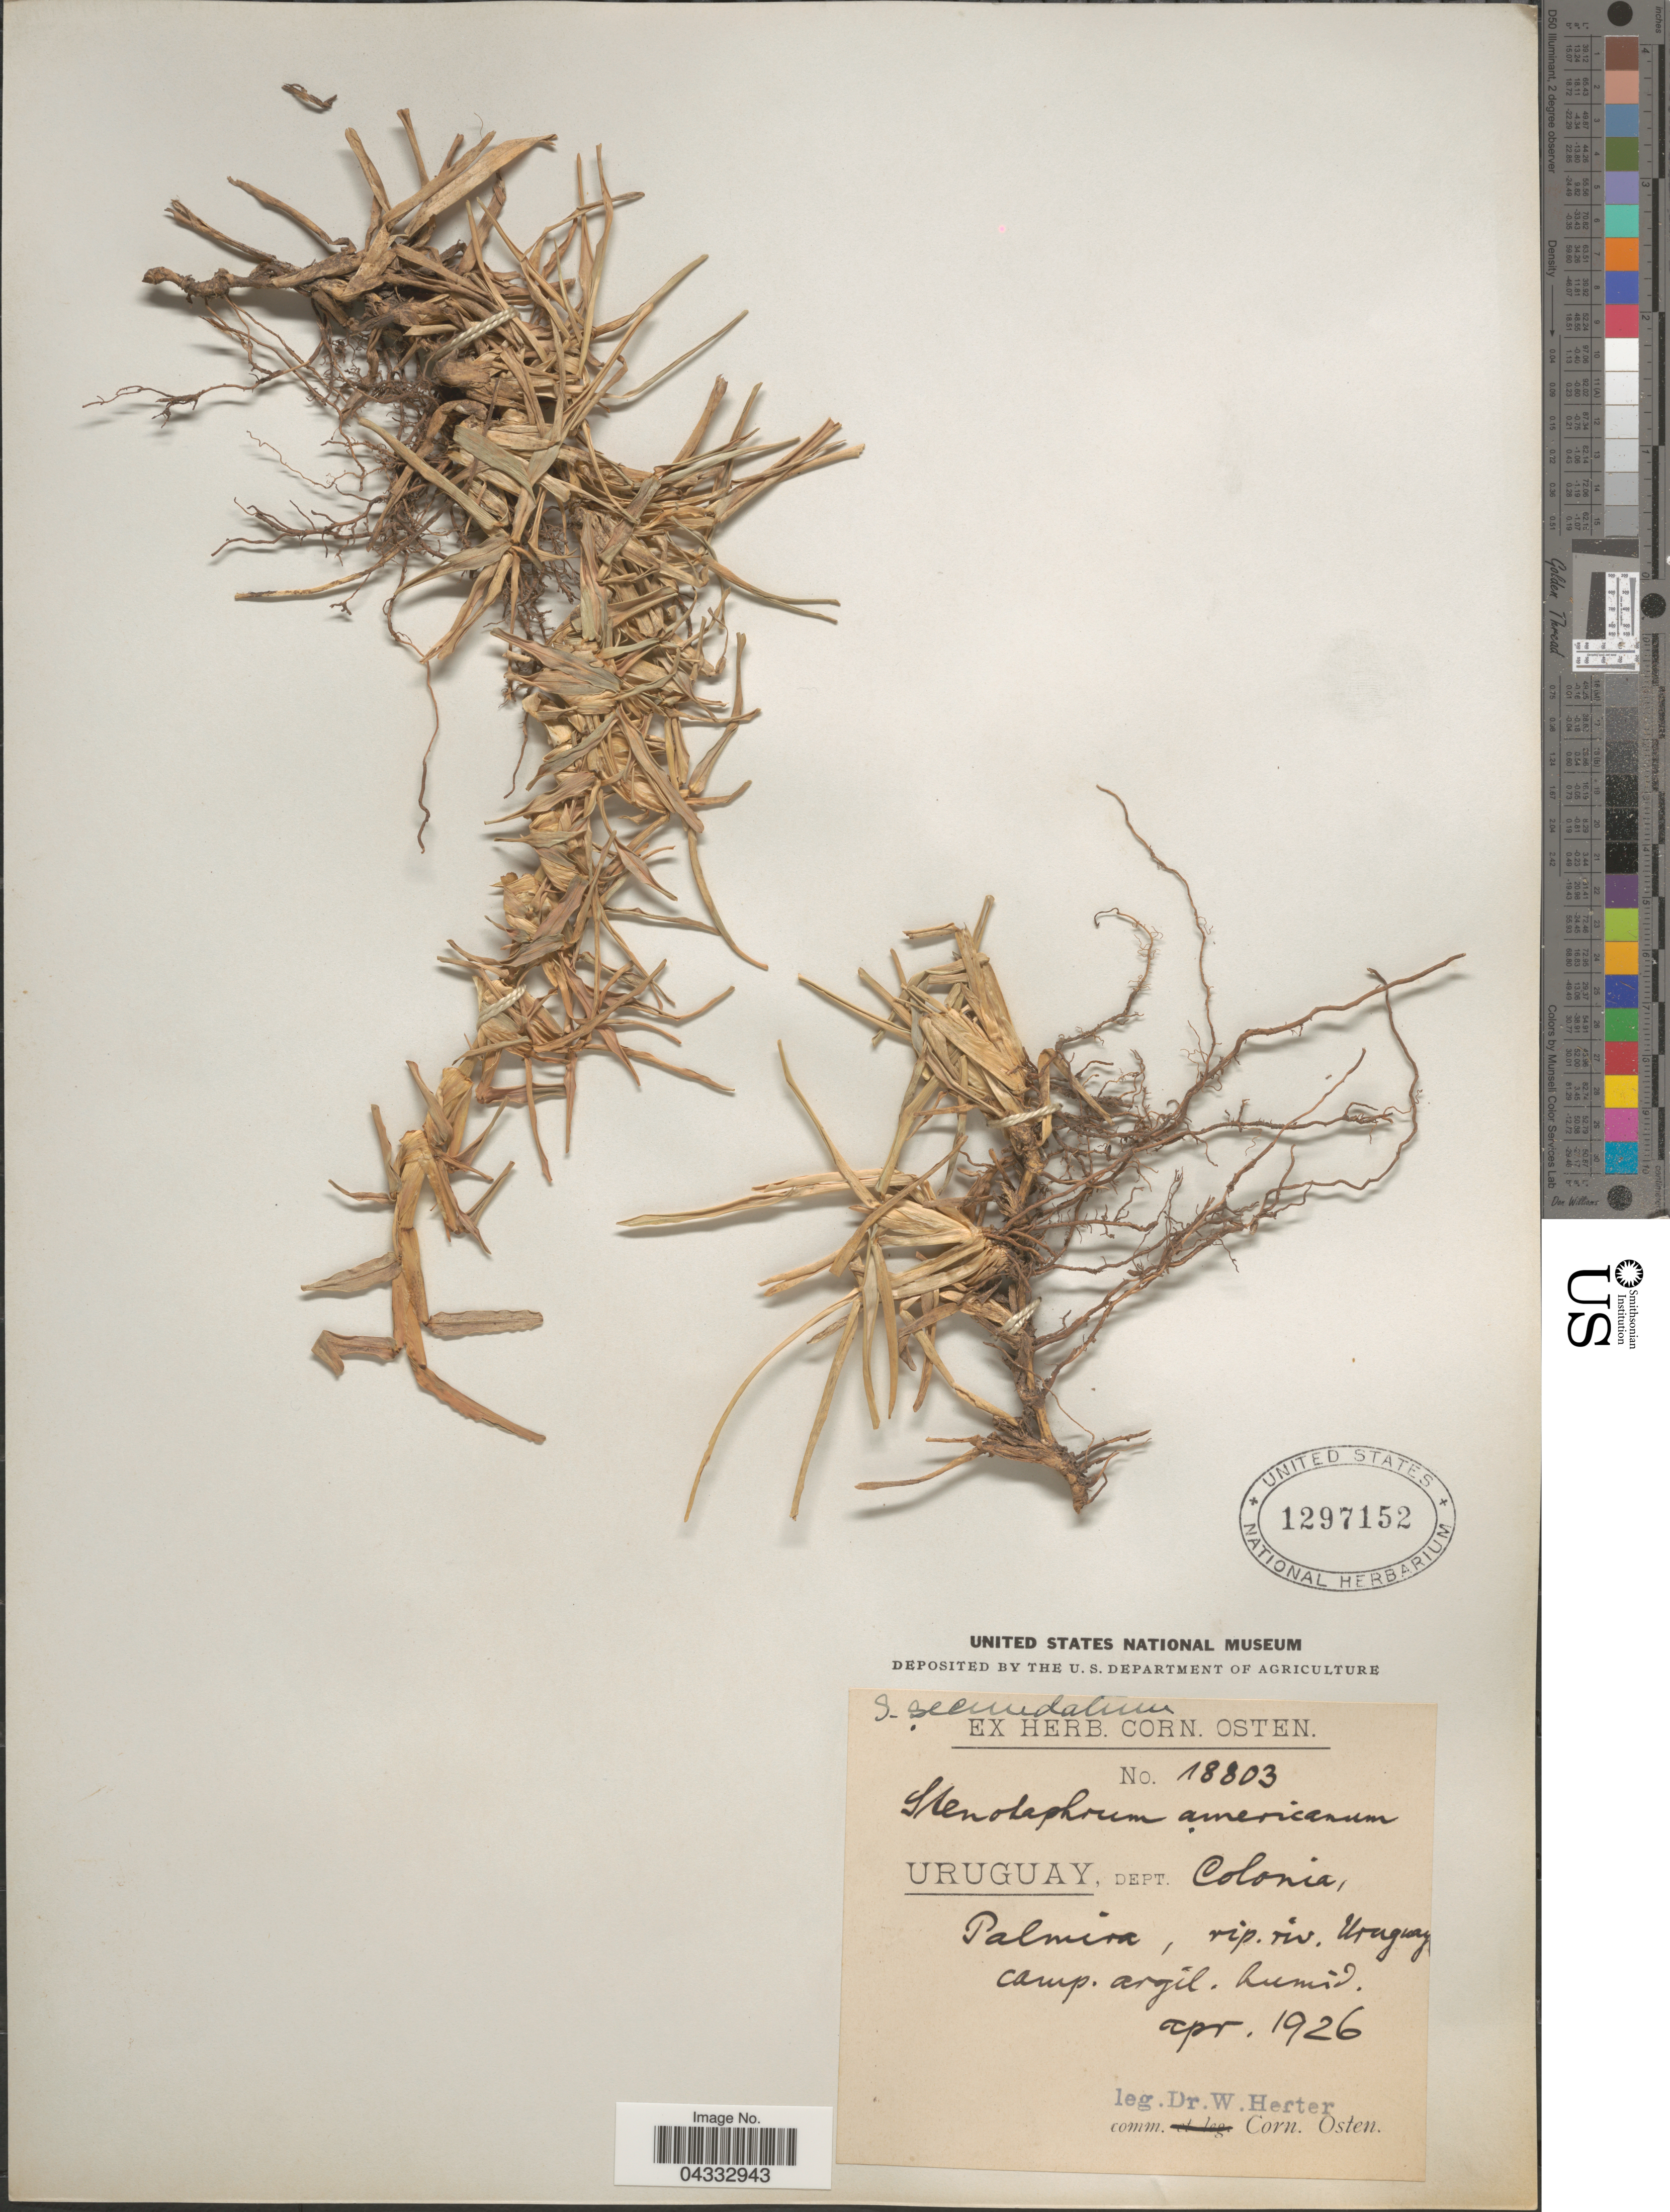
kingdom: Plantae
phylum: Tracheophyta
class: Liliopsida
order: Poales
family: Poaceae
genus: Stenotaphrum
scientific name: Stenotaphrum secundatum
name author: (Walter) Kuntze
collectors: W. G. Herter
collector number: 18803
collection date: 1926-04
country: Uruguay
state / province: Colonia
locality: Dept. Colonia. Palmira, rip. riv. Uruguay camp. argil. humid.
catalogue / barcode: US 1297152